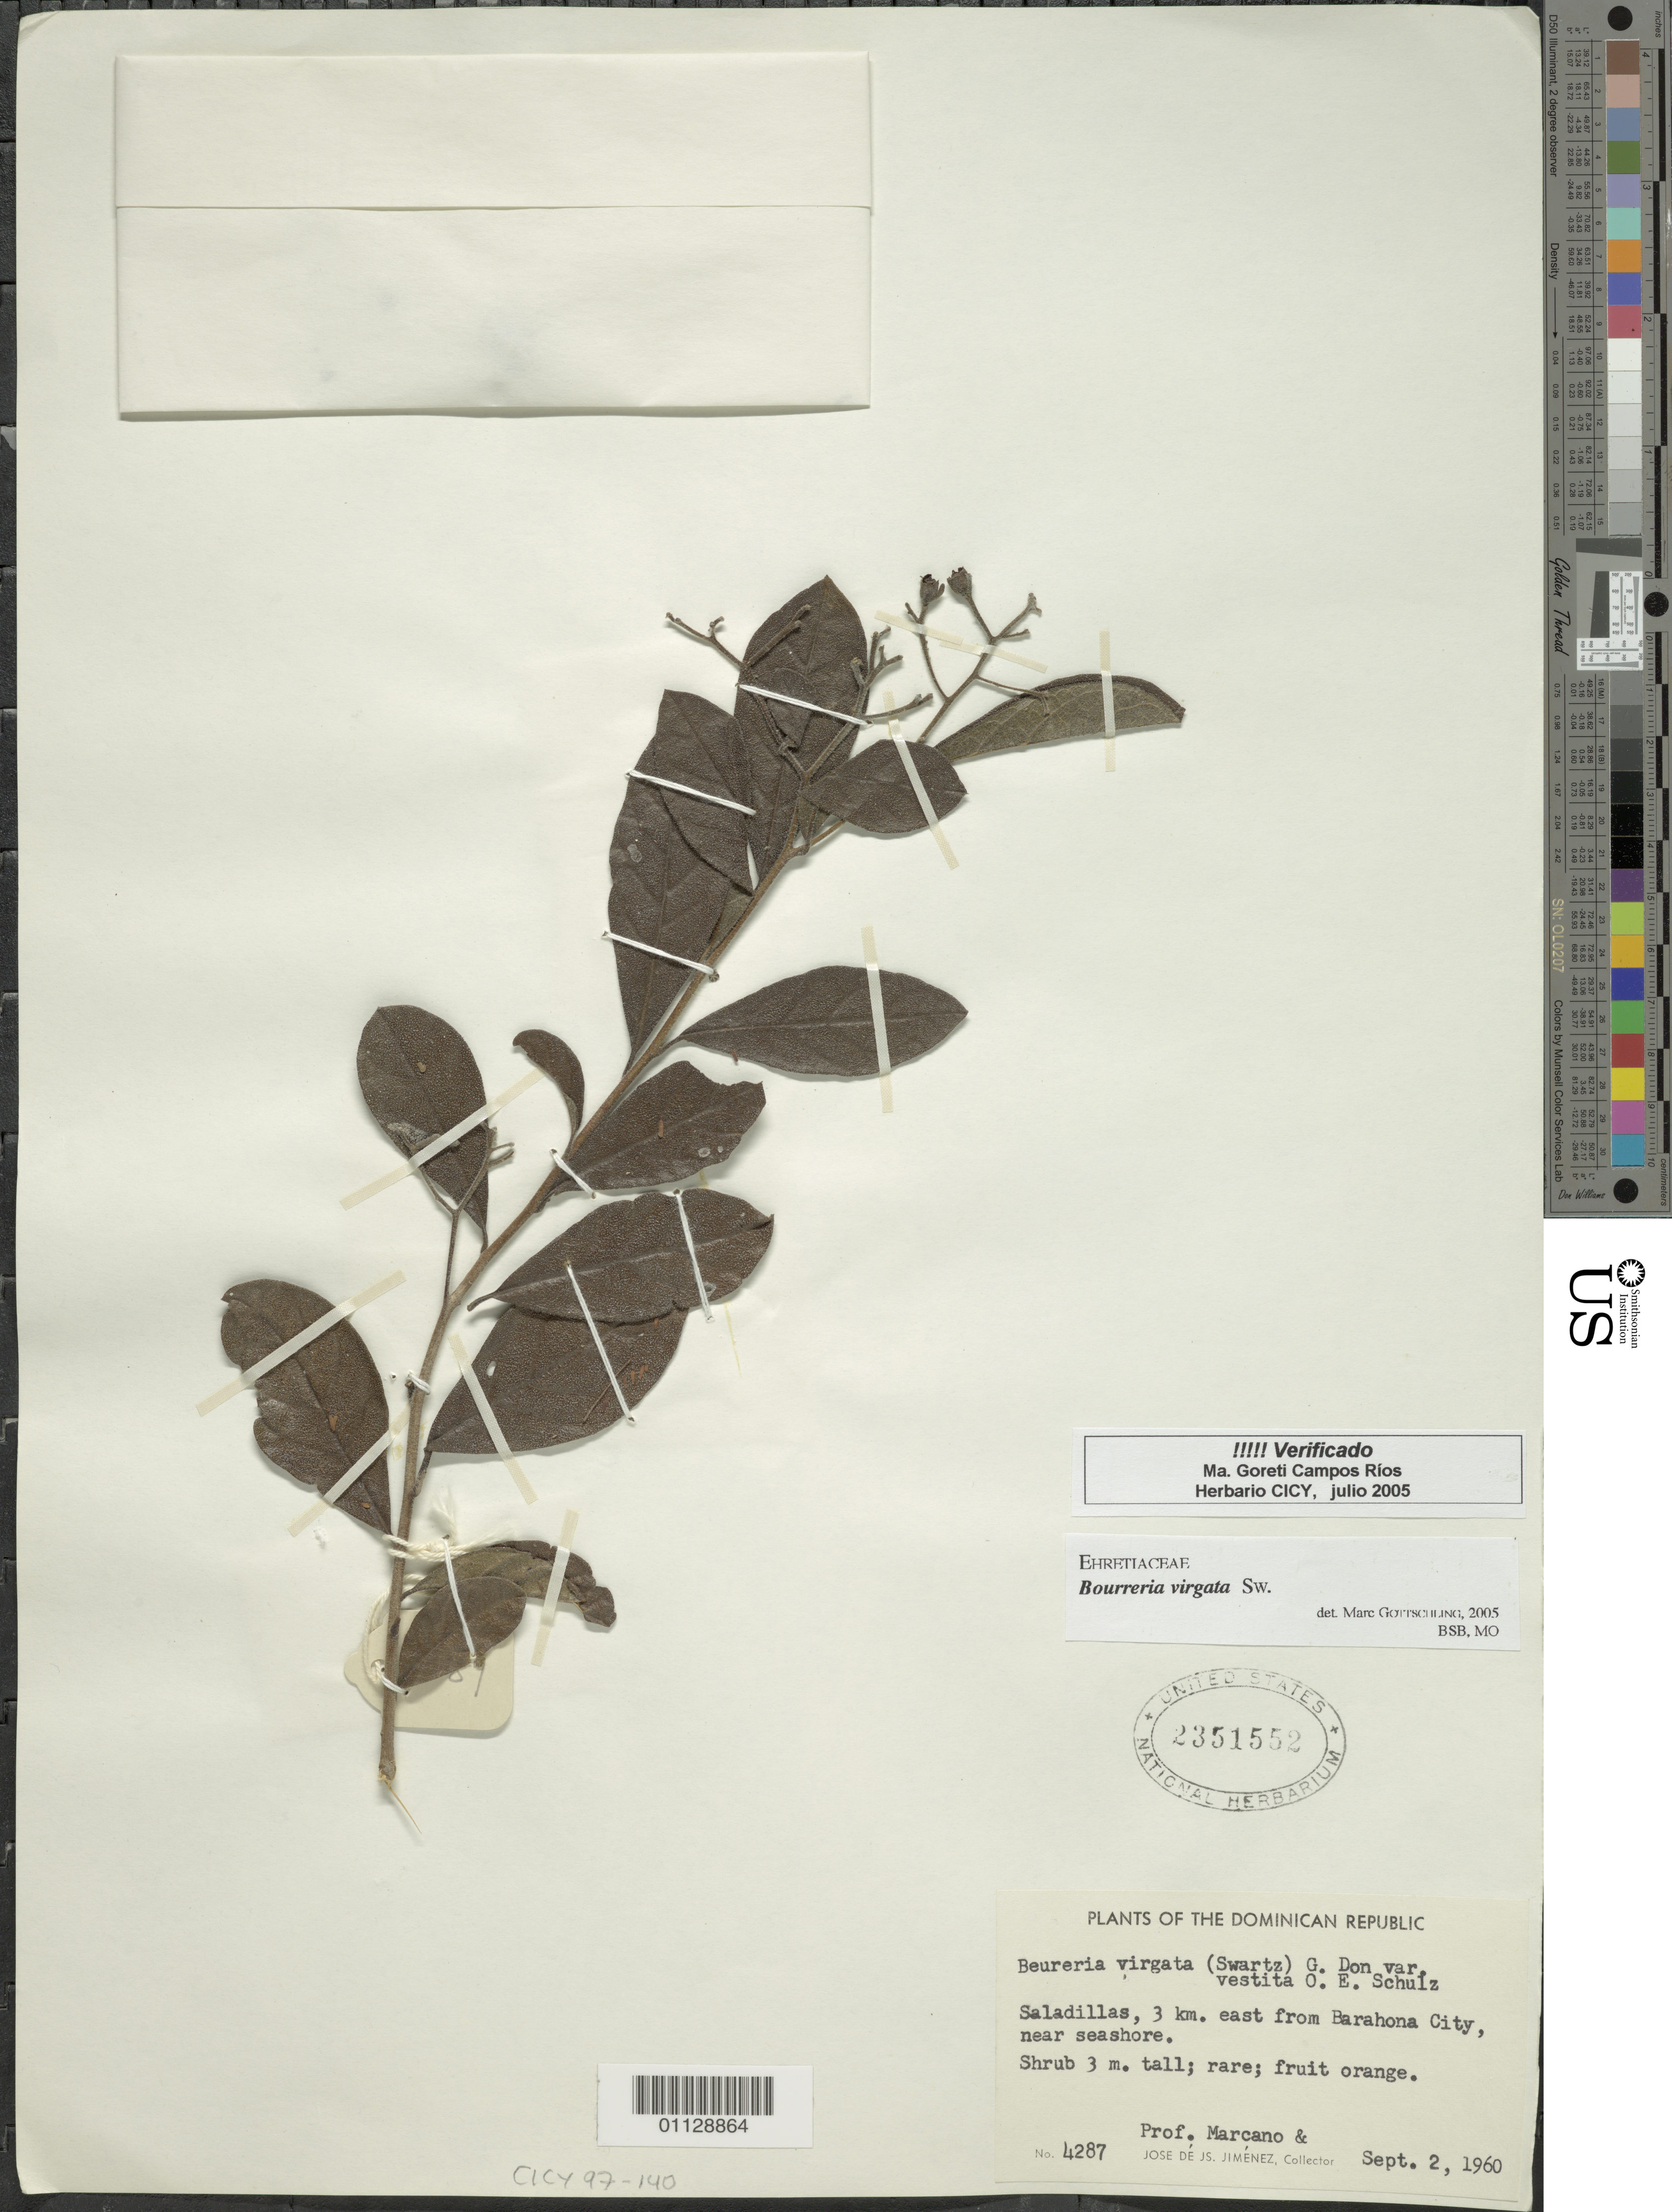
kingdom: Plantae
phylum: Tracheophyta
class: Magnoliopsida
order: Boraginales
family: Ehretiaceae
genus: Bourreria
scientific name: Bourreria virgata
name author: (Sw.) G. Don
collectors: E. J. Marcano F. & J. J. Jiménez Almonte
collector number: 4287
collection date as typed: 02 Sep 1960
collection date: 1960-09-02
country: Dominican Republic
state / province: Barahona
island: Hispaniola I.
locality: Salsadillas, 3 km east from Barahona City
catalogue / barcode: US 2351552